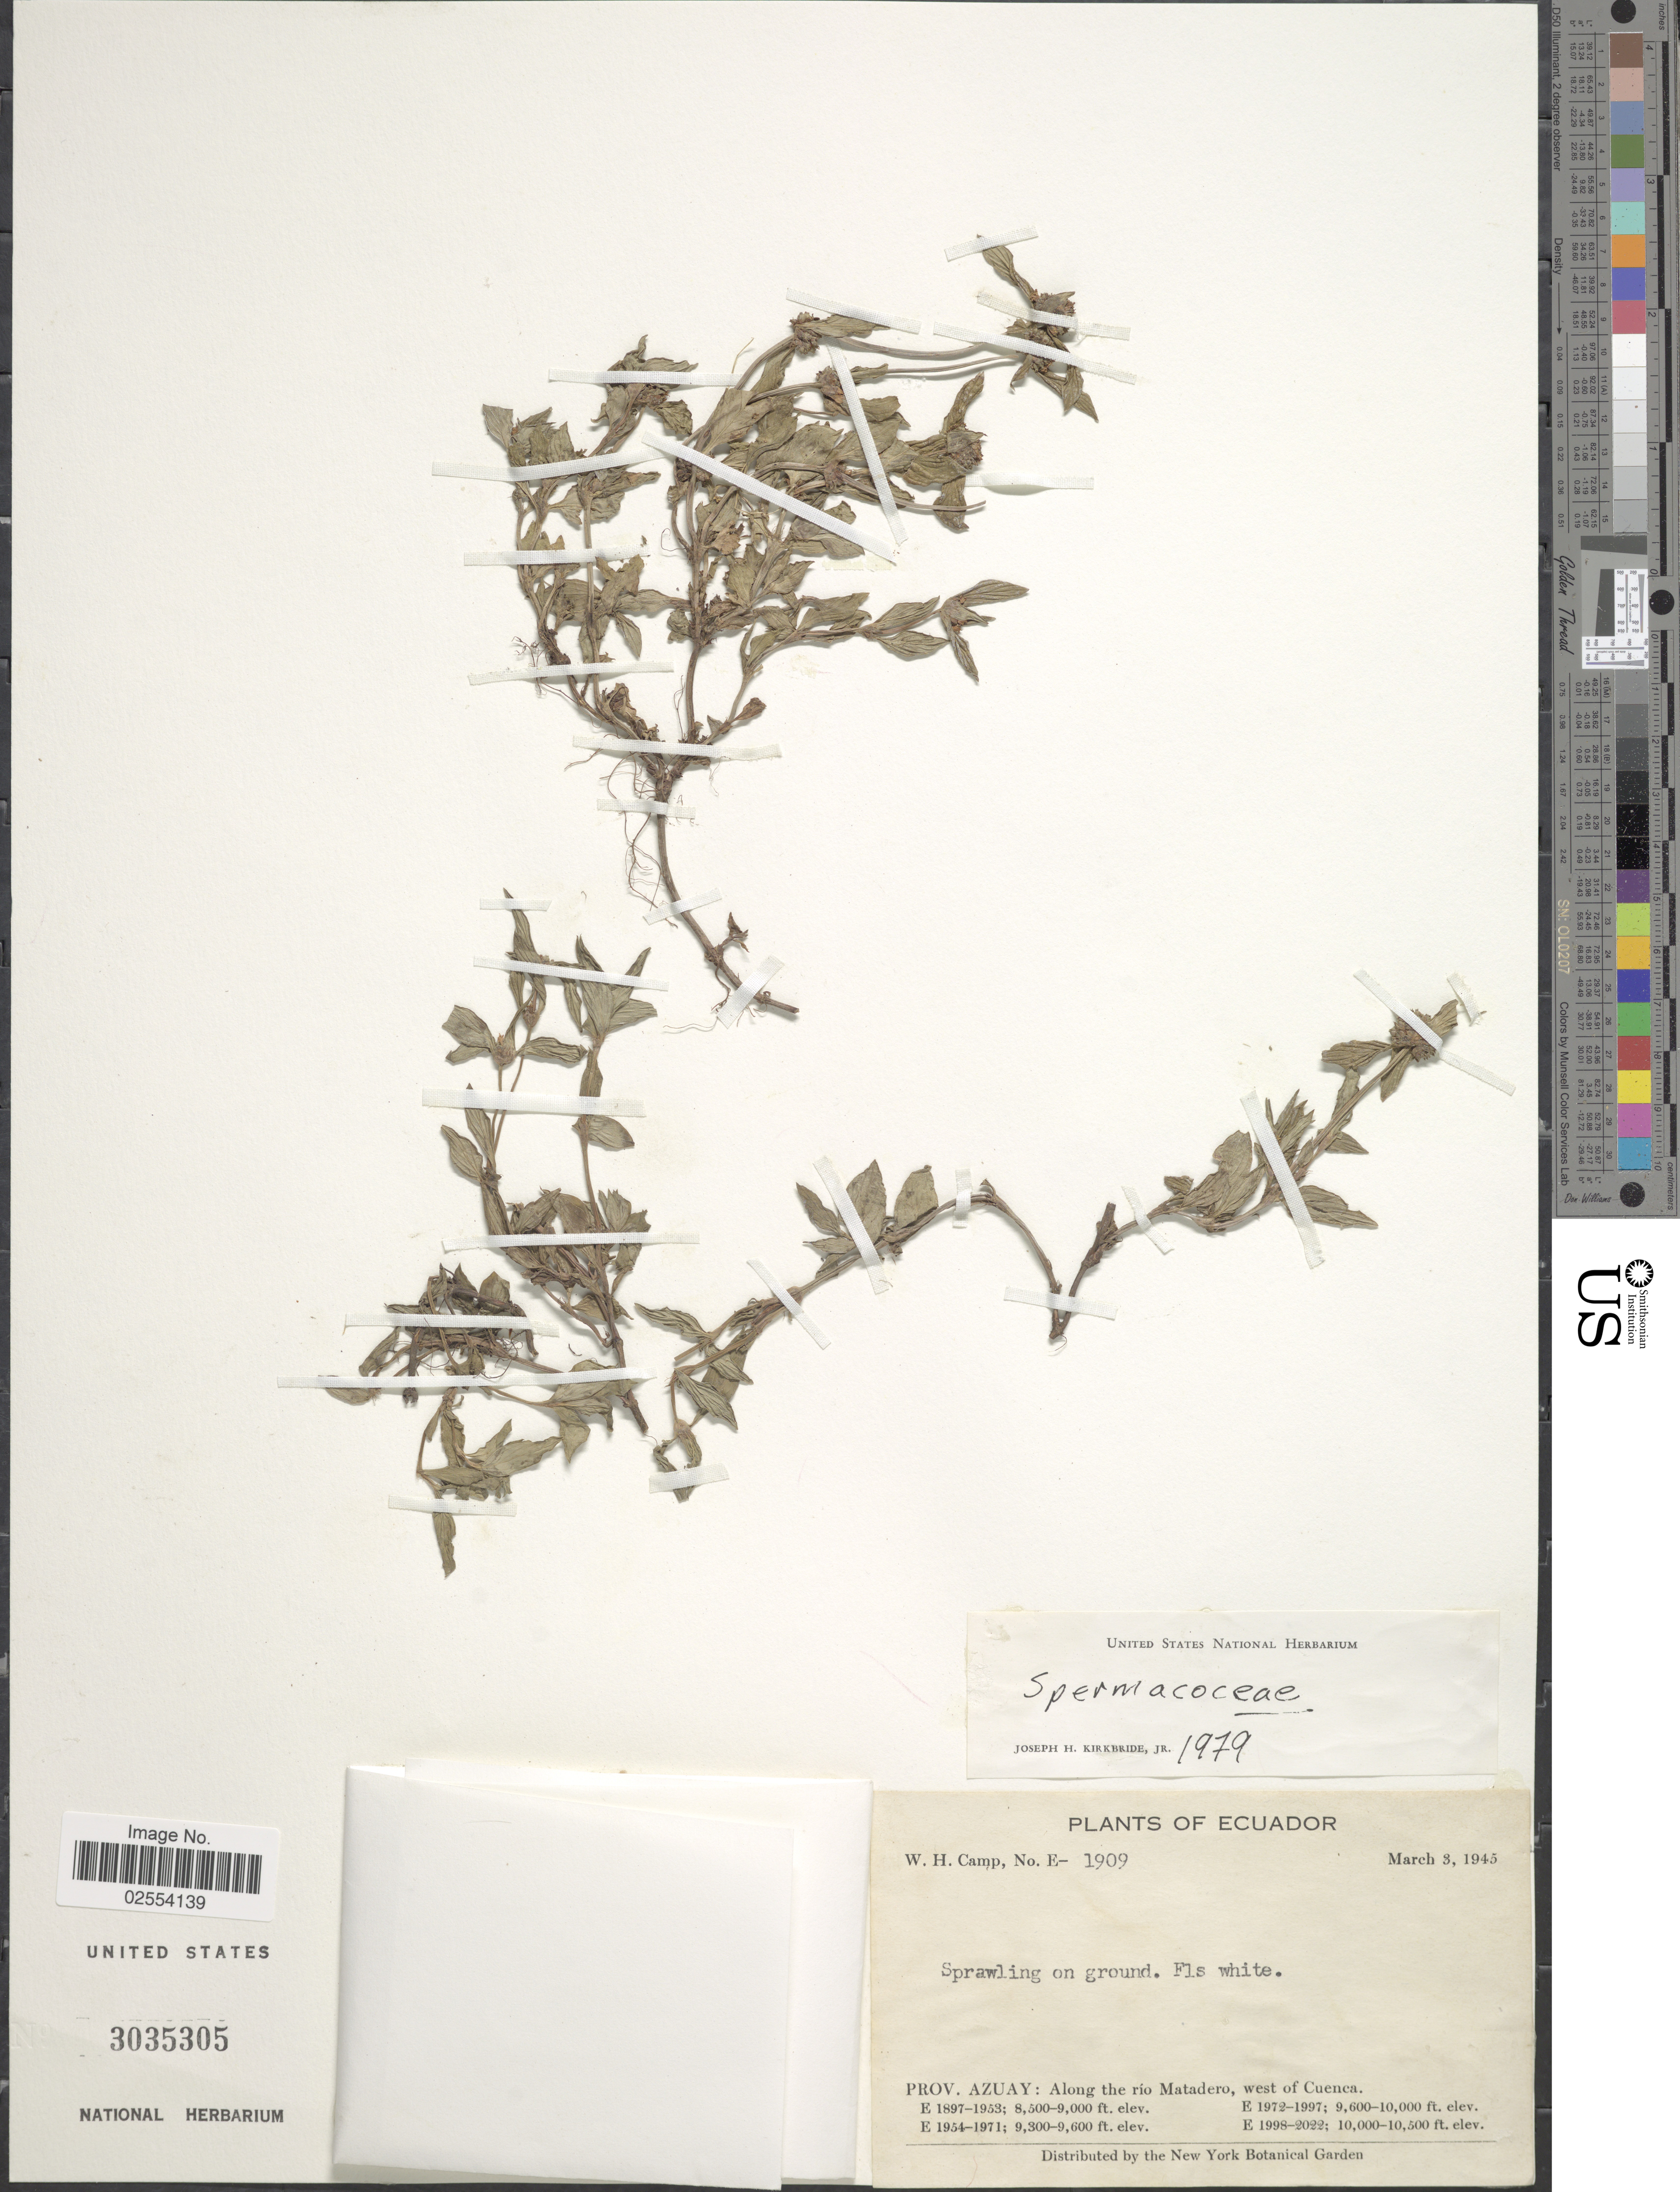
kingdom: Plantae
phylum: Tracheophyta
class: Magnoliopsida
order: Gentianales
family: Rubiaceae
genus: Borreria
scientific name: Borreria remota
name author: (Lam.) Bacigalupo & E.L. Cabral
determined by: Kirkbride, J. H., Jr.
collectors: W. H. Camp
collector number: E-1909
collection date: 1945-03-03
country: Ecuador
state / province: Azuay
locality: Along the río Matadero, west of Cuenca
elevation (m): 2591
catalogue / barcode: US 3035305